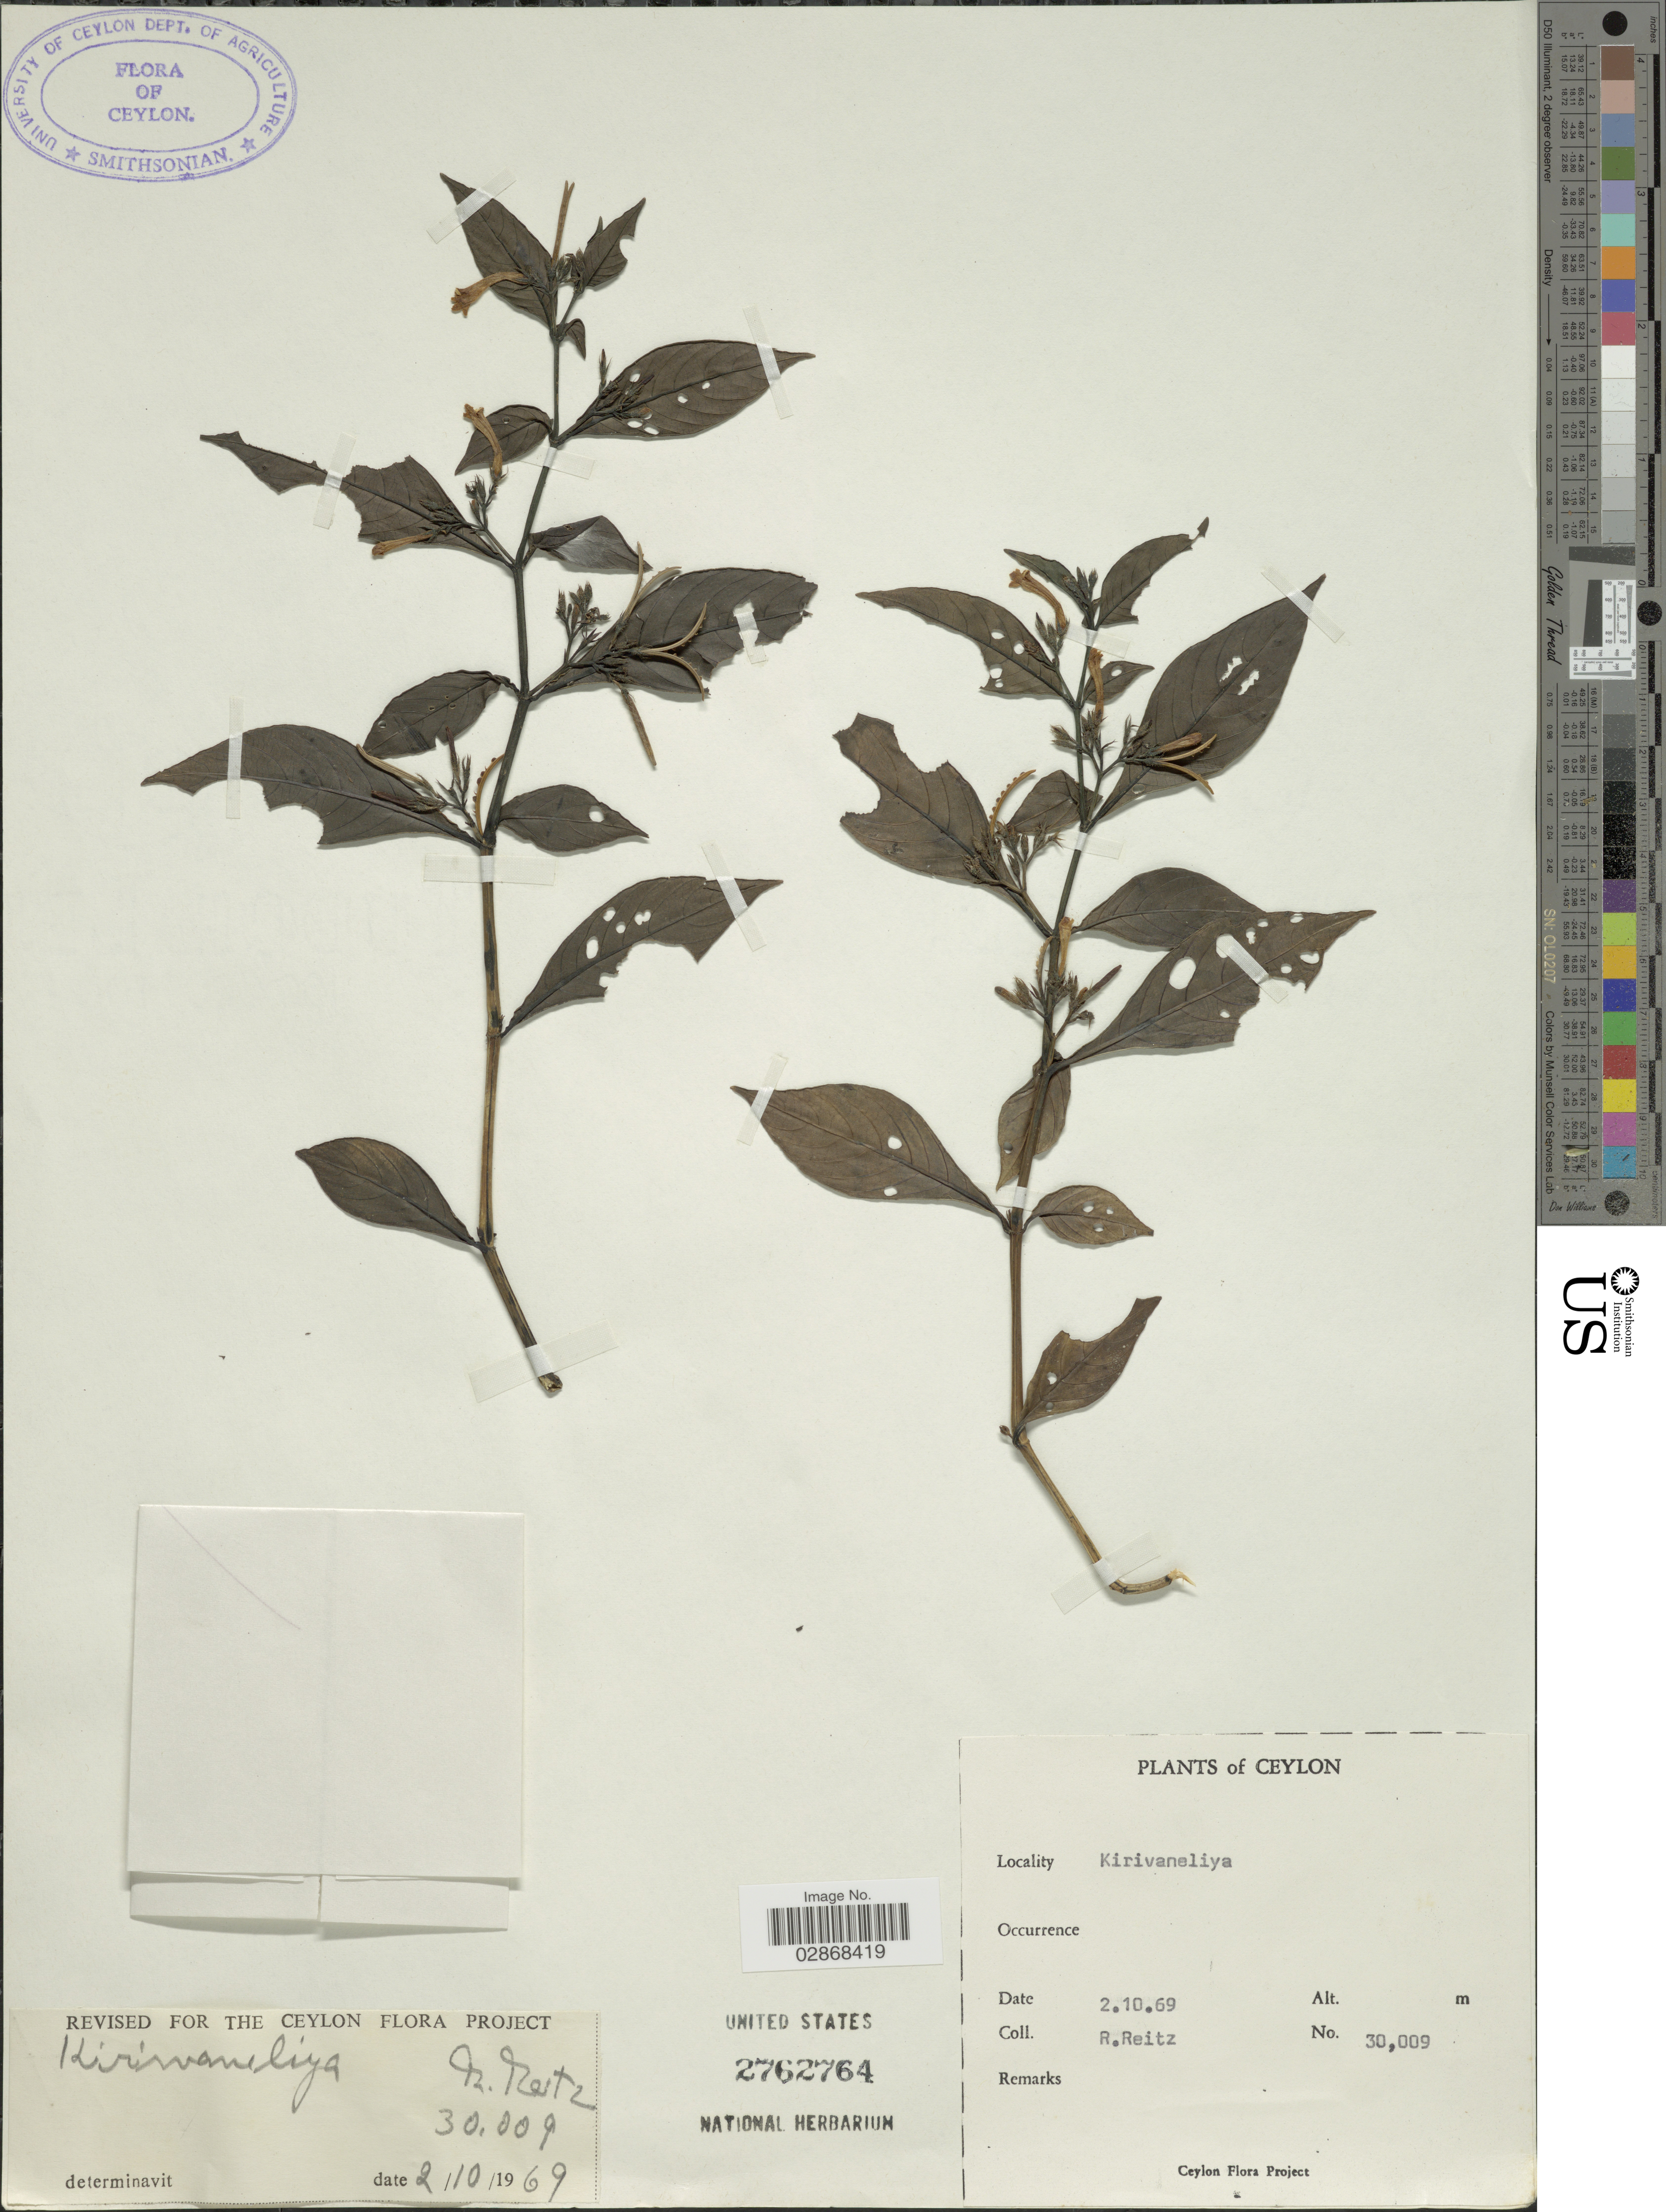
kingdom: Plantae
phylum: Tracheophyta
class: Magnoliopsida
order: Lamiales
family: Acanthaceae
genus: Gymnostachyum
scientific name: Gymnostachyum sp.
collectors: R. Reitz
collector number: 30009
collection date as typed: Transcribed d/m/y: 2/10/69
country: Sri Lanka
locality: Ceylon. Kirivaneliya.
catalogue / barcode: US 2762764